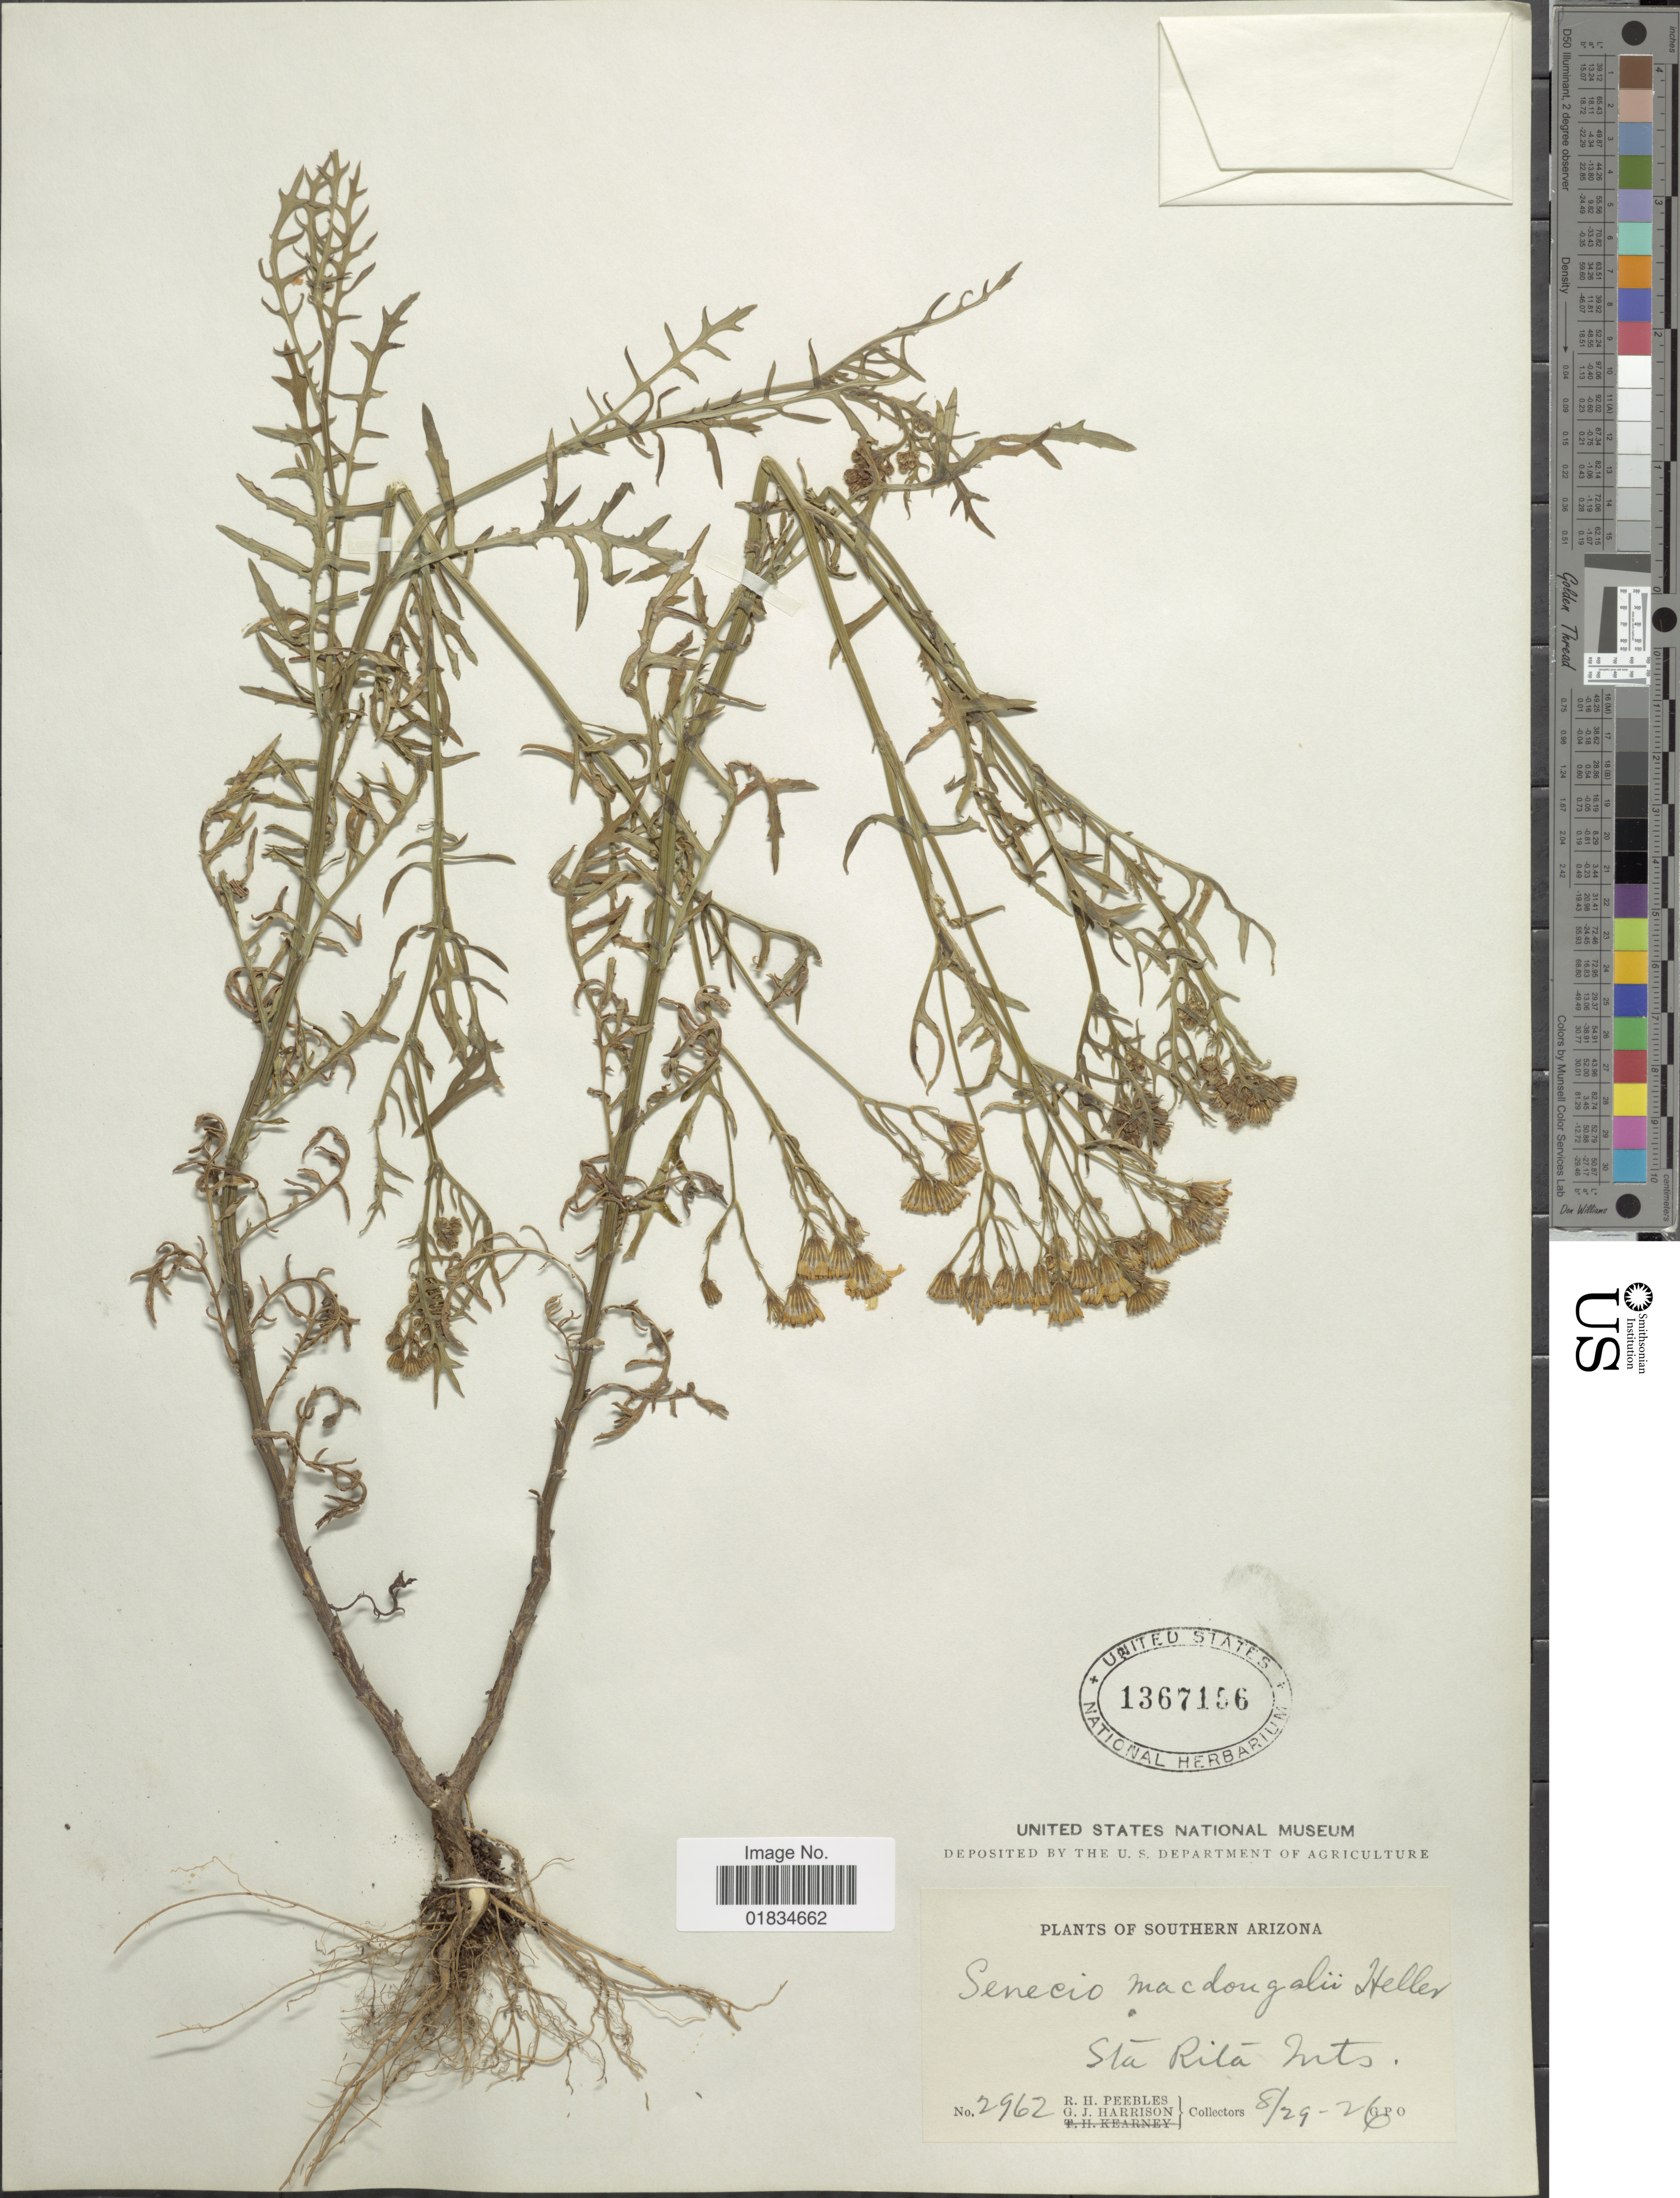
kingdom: Plantae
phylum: Tracheophyta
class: Magnoliopsida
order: Asterales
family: Asteraceae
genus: Senecio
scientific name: Senecio macdougalii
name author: A. Heller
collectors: R. H. Peebles & G. J. Harrison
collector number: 2962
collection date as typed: Transcribed d/m/y: 29/8/26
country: United States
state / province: Arizona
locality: Southern Arizona, Sta Rita Mts.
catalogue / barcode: US 1367156